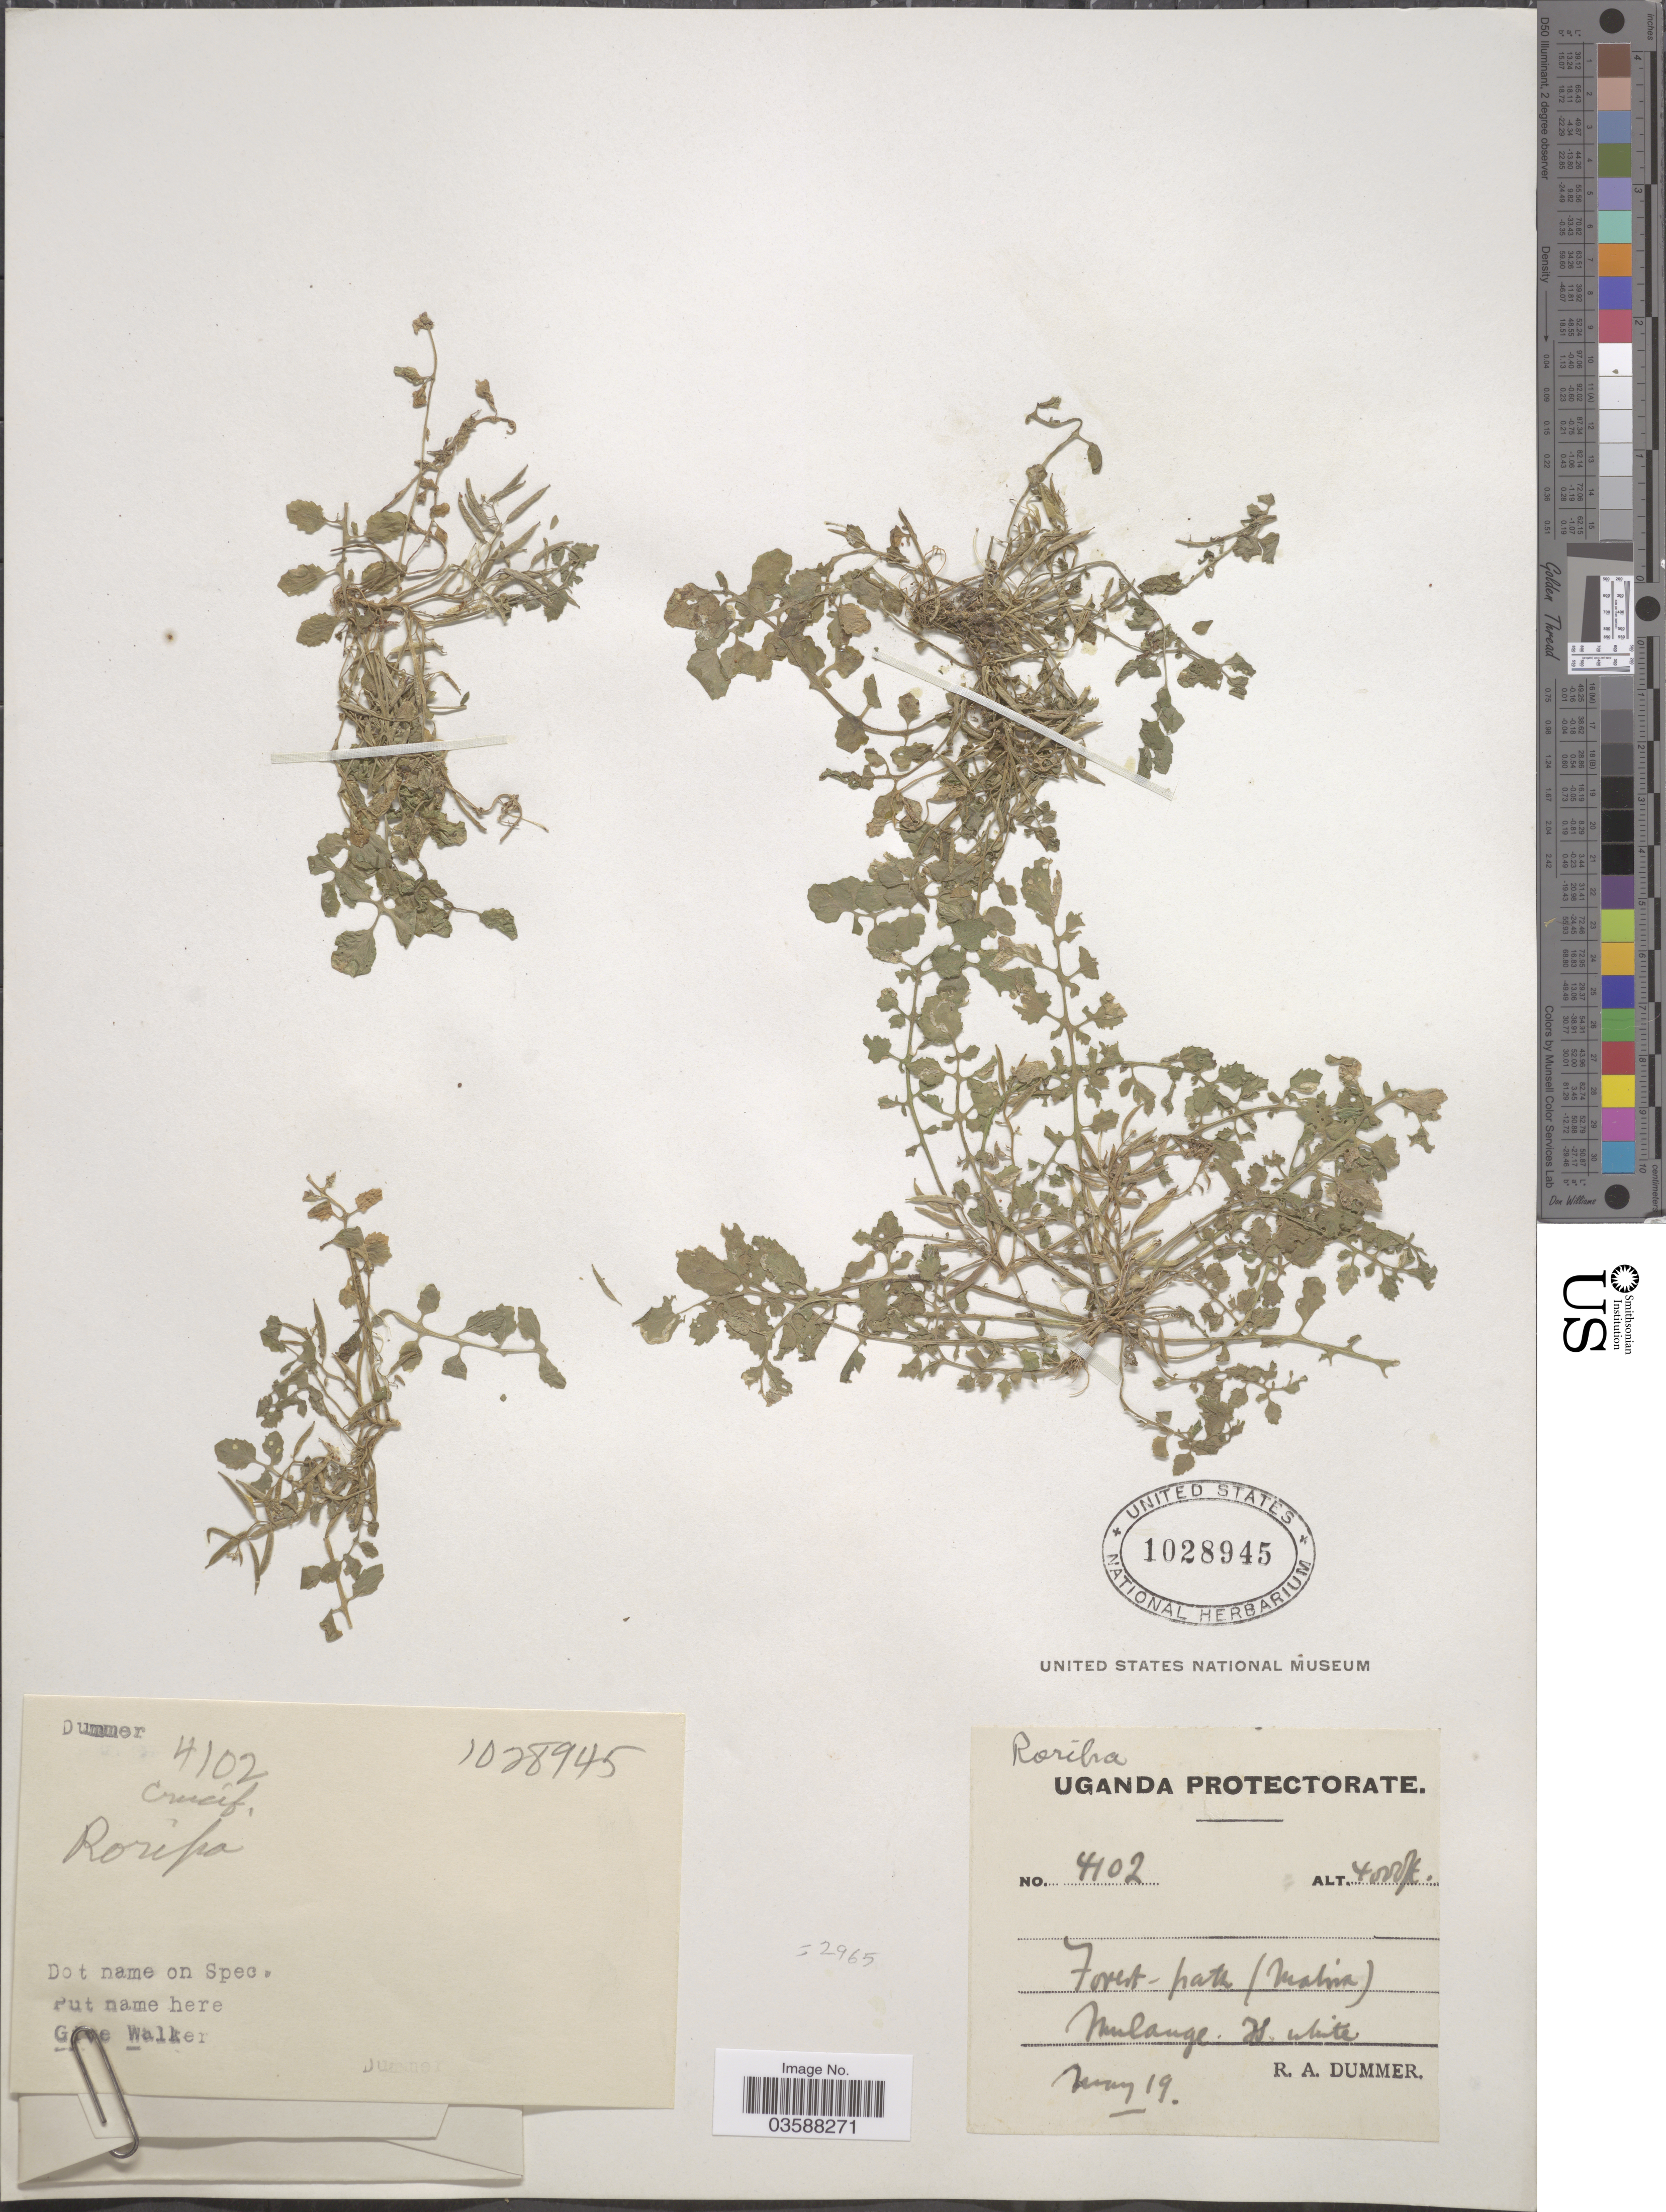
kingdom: Plantae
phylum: Tracheophyta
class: Magnoliopsida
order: Brassicales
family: Brassicaceae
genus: Rorippa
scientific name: Rorippa sp.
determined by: Strong, Mark T., (BOT), Smithsonian Institution - National Museum of Natural History (UNITED STATES)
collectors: R. Dümmer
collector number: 4102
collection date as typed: May 19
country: Uganda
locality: Uganda Protectorate. Forest-path (Matira) Mulange.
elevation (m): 1219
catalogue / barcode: US 1028945